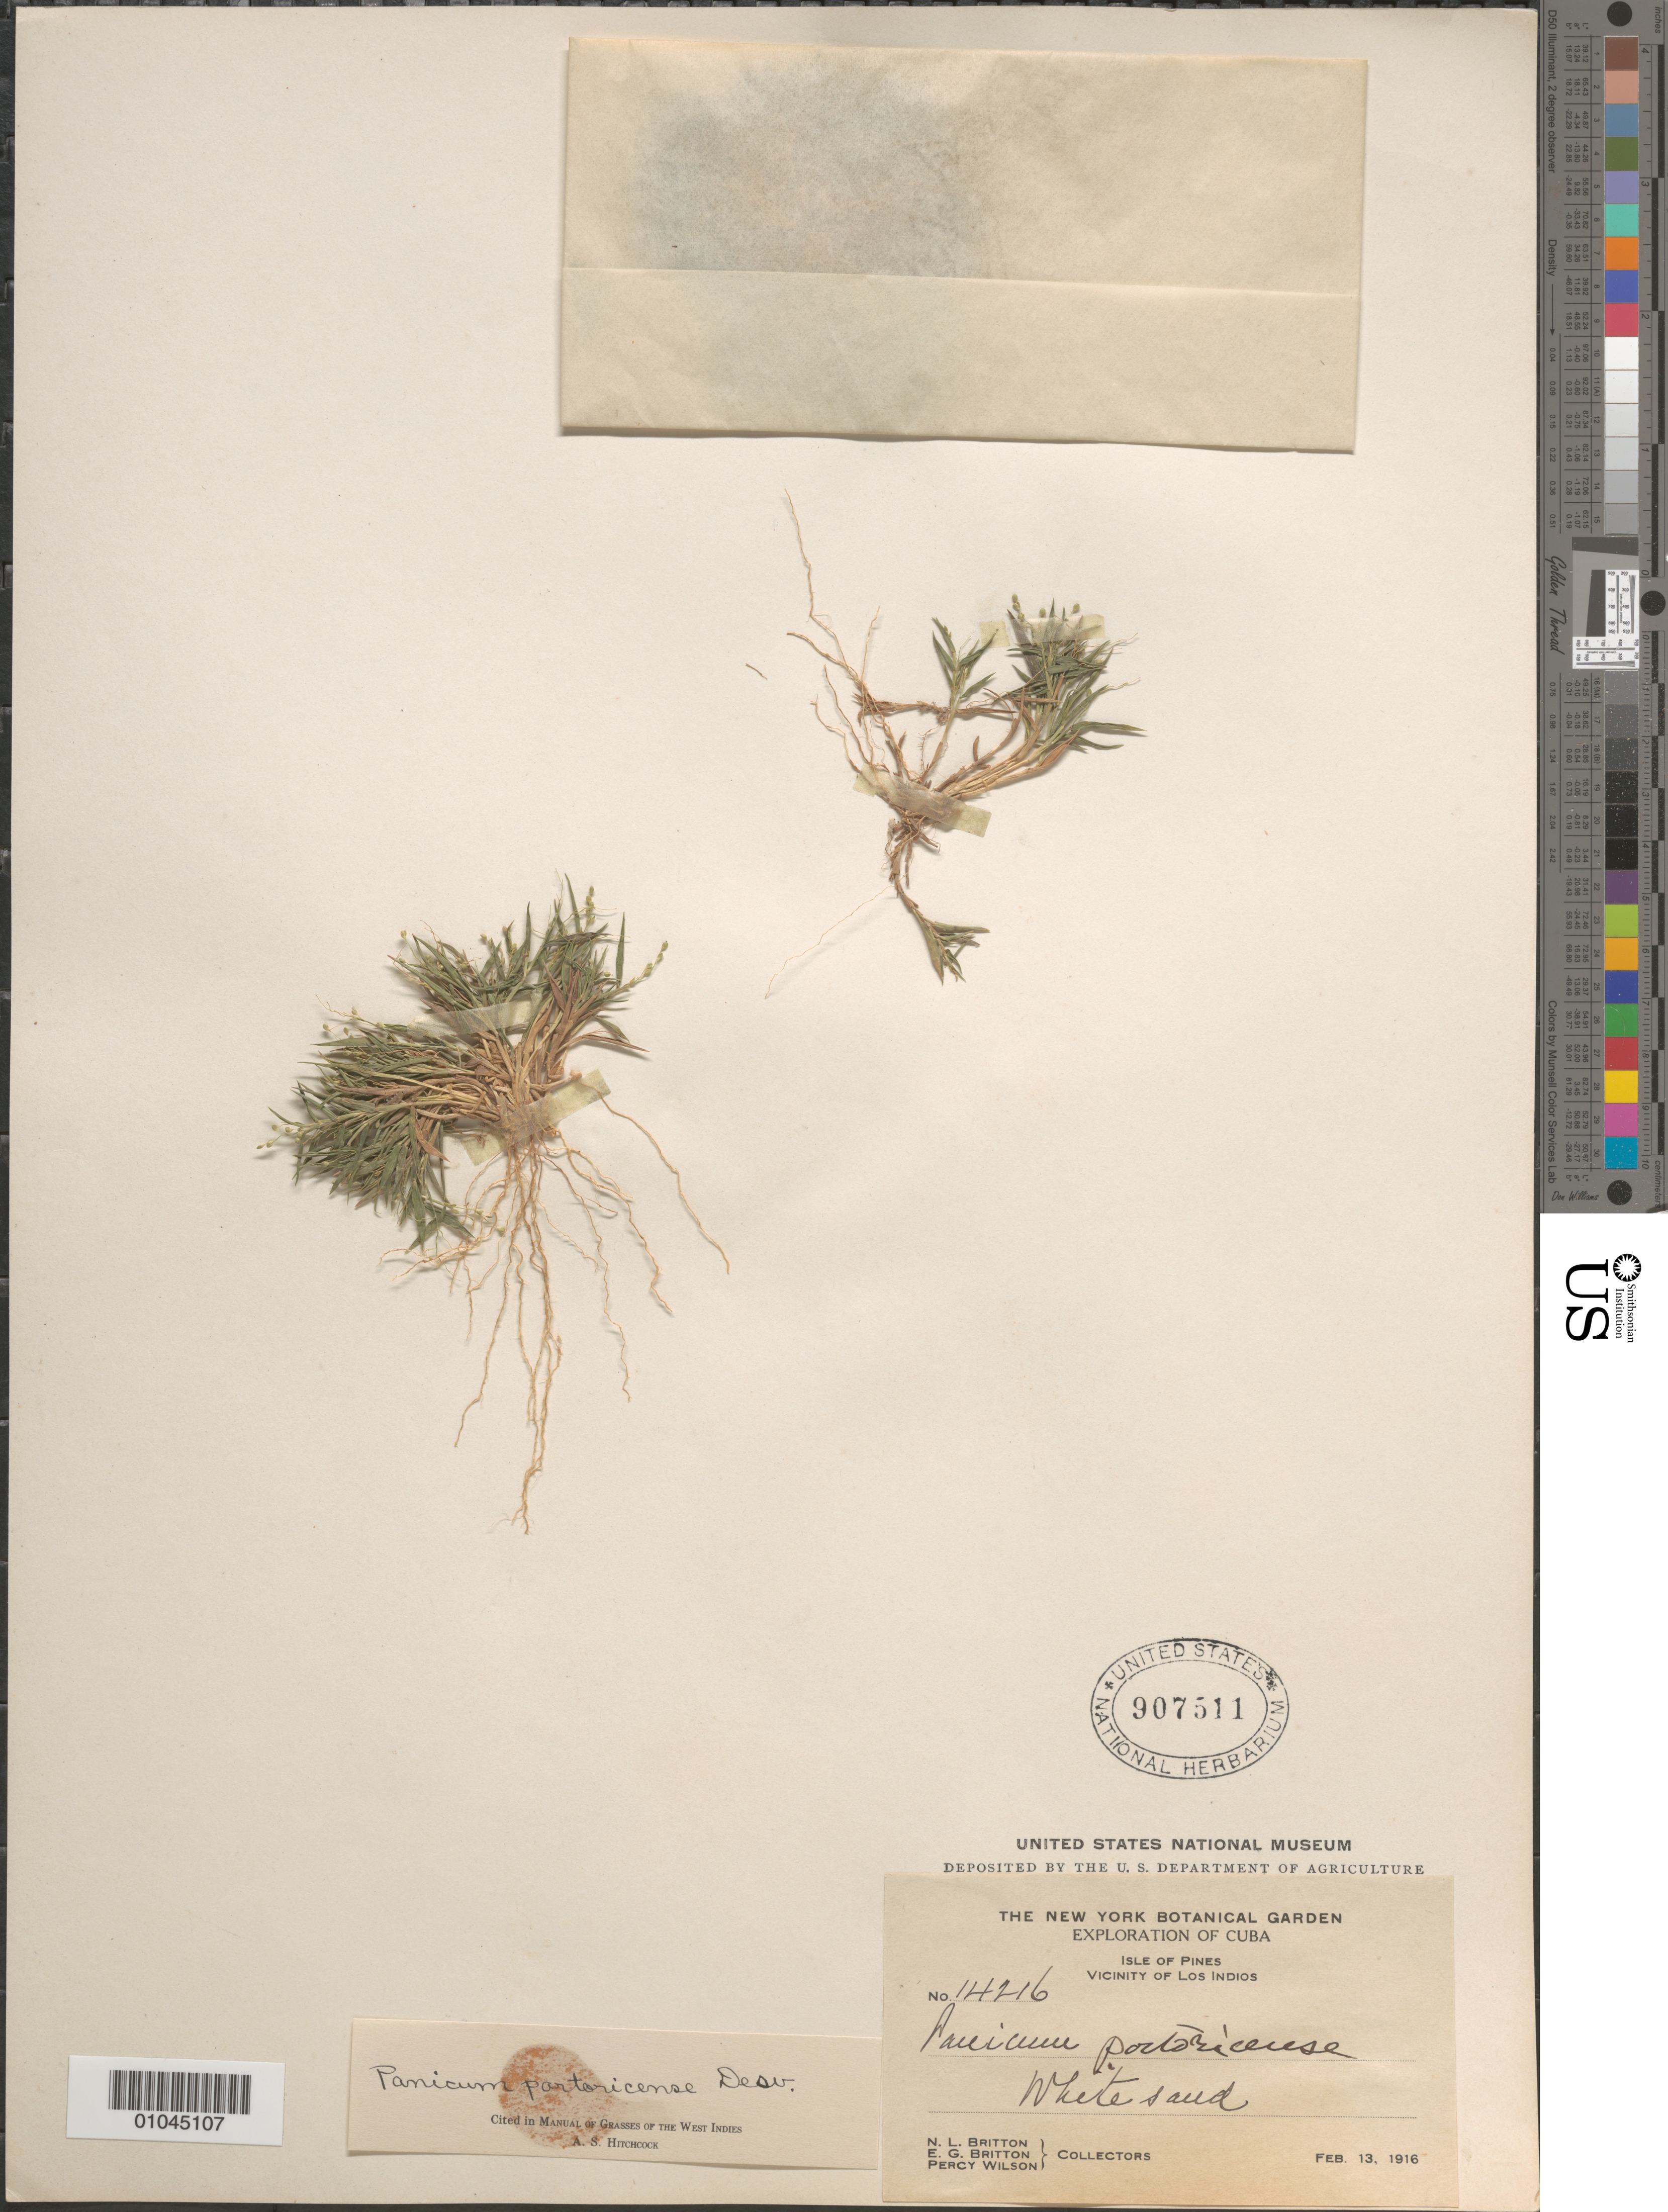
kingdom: Plantae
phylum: Tracheophyta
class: Liliopsida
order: Poales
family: Poaceae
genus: Panicum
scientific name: Panicum portoricense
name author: Desv. ex Ham.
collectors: N. Britton, E. G. Britton & P. Wilson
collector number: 14216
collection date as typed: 13 Feb 1916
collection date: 1916-02-13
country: Cuba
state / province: Isla de la Juventud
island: Isla de la Juventud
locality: Vicinity of Los Indios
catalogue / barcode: US 907511